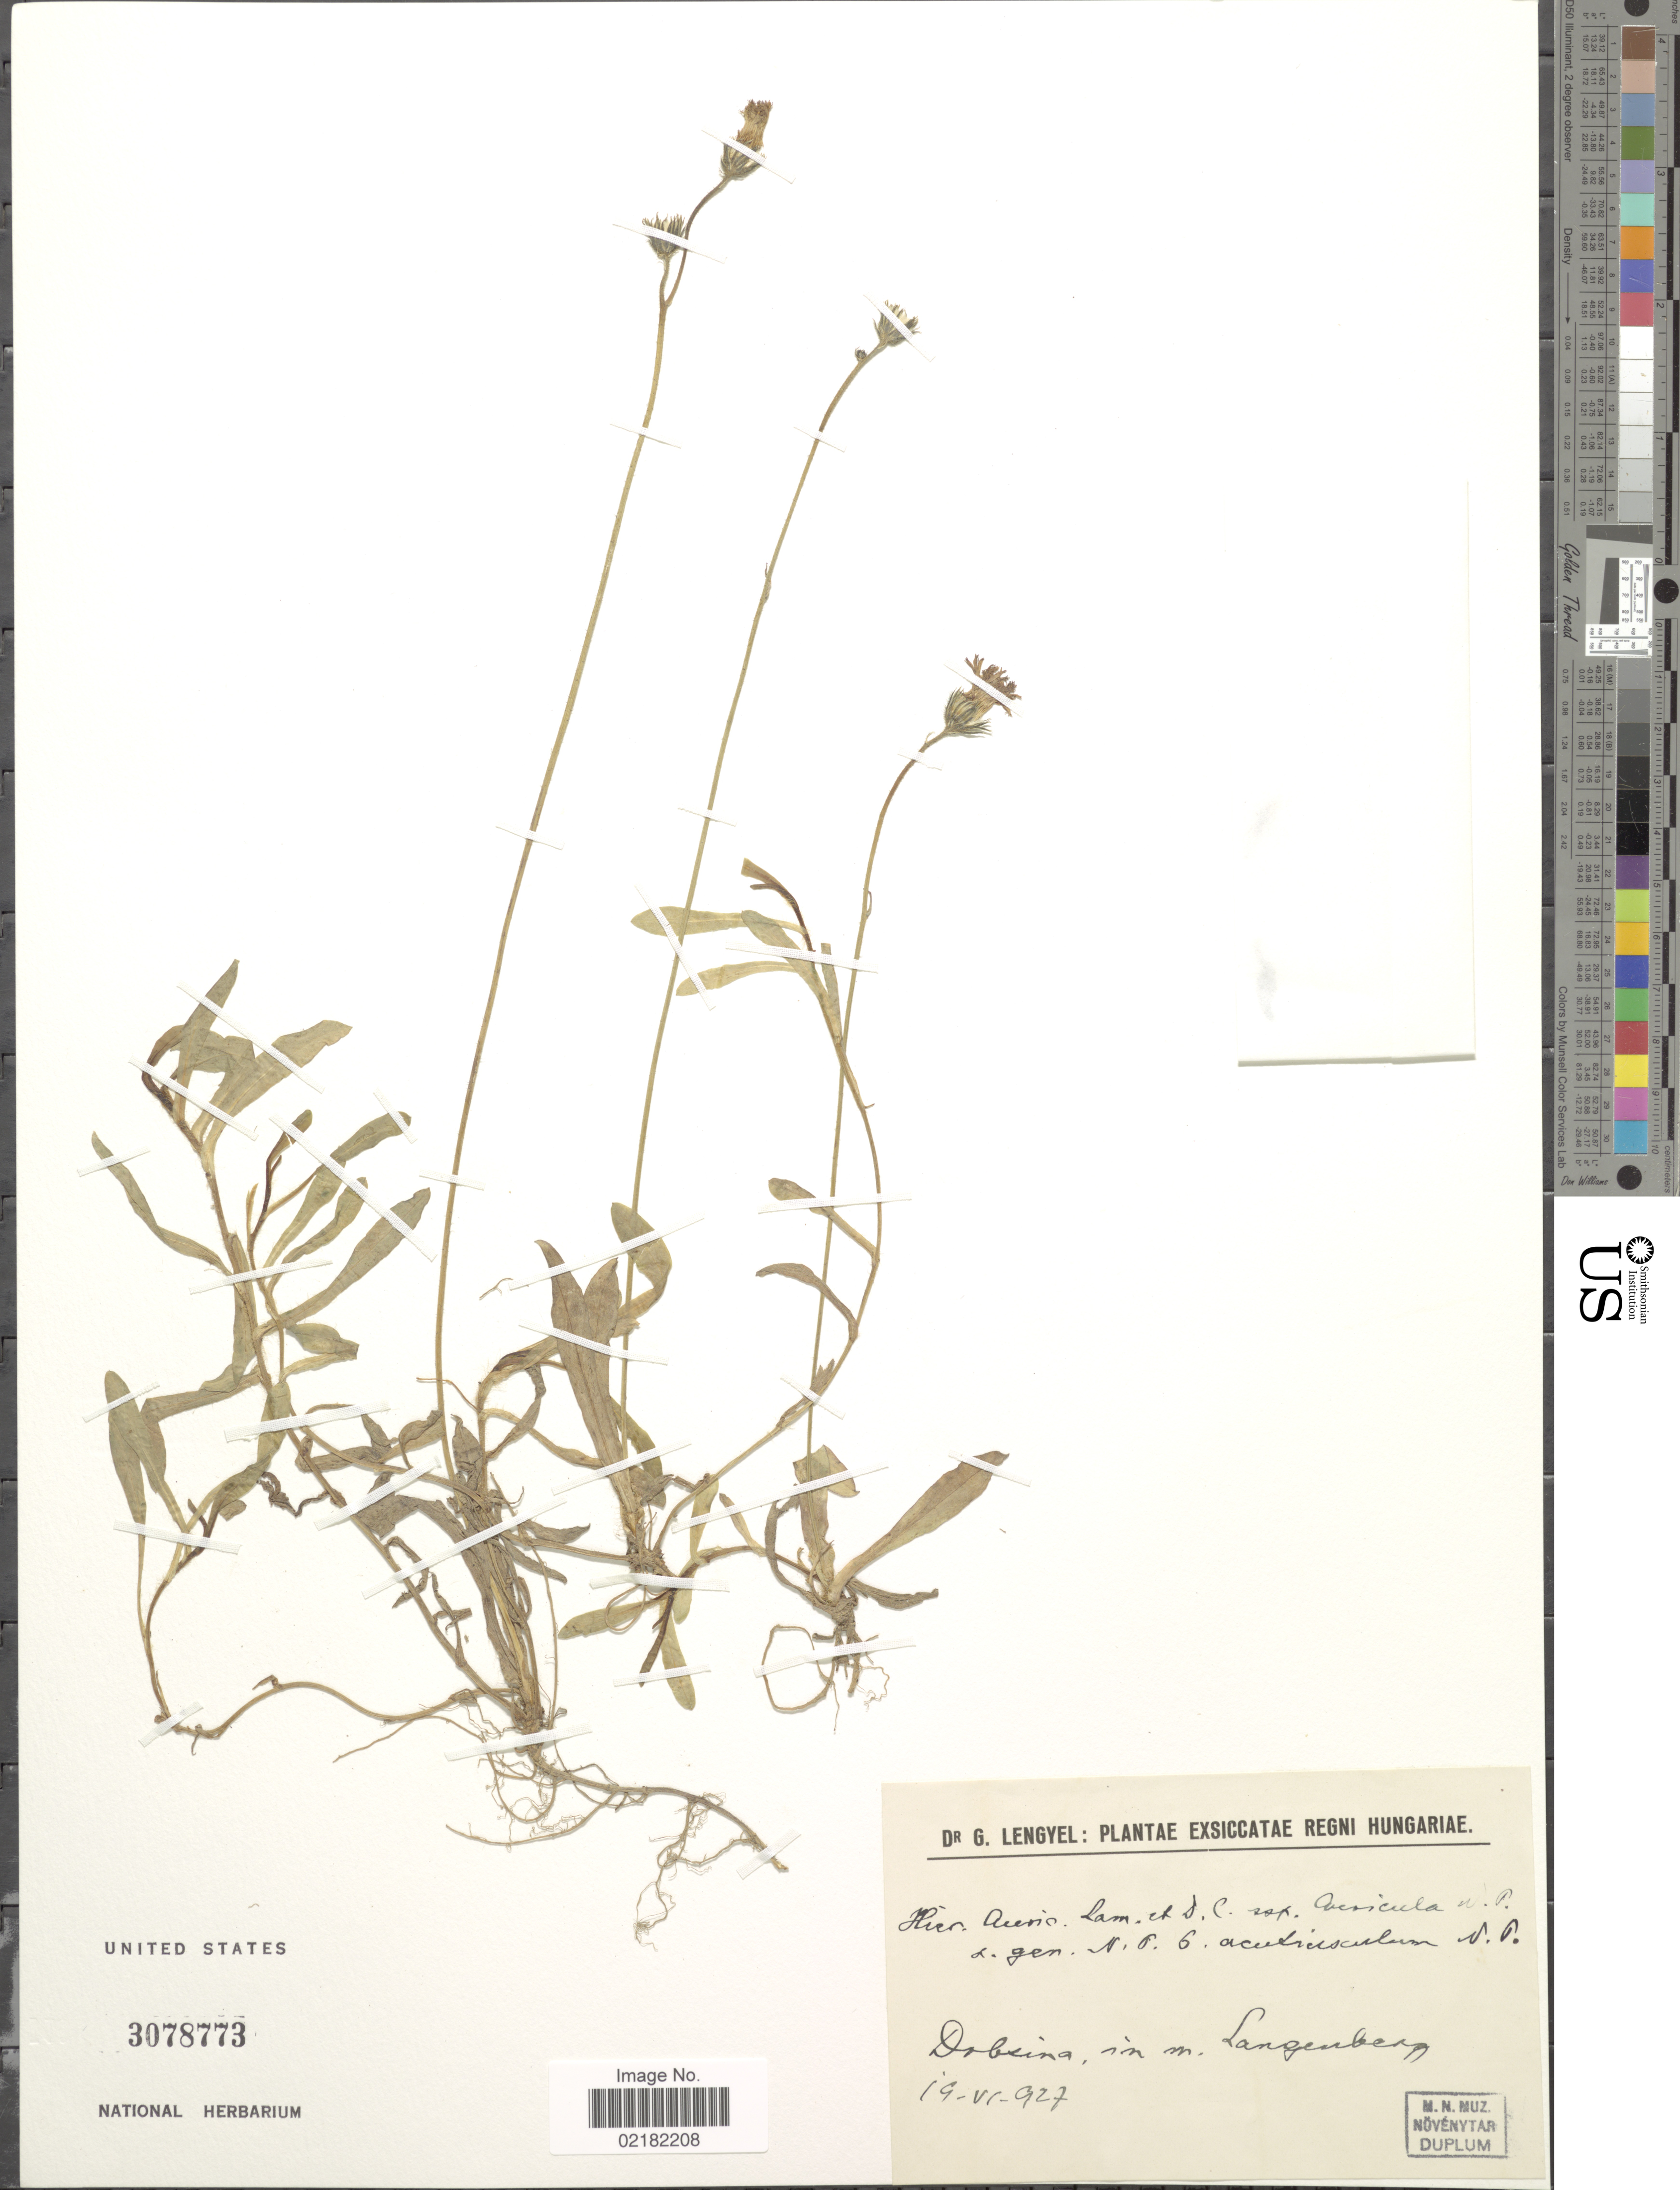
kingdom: Plantae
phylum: Tracheophyta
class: Magnoliopsida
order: Asterales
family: Asteraceae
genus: Pilosella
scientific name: Pilosella floribunda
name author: (Wimm. & Grab.) Fr. a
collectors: G. Lengyel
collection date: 1927-06-19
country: Hungary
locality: Regni Hungariae, Dabina, in m. Langenberg. [interpreted]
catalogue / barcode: US 3078773